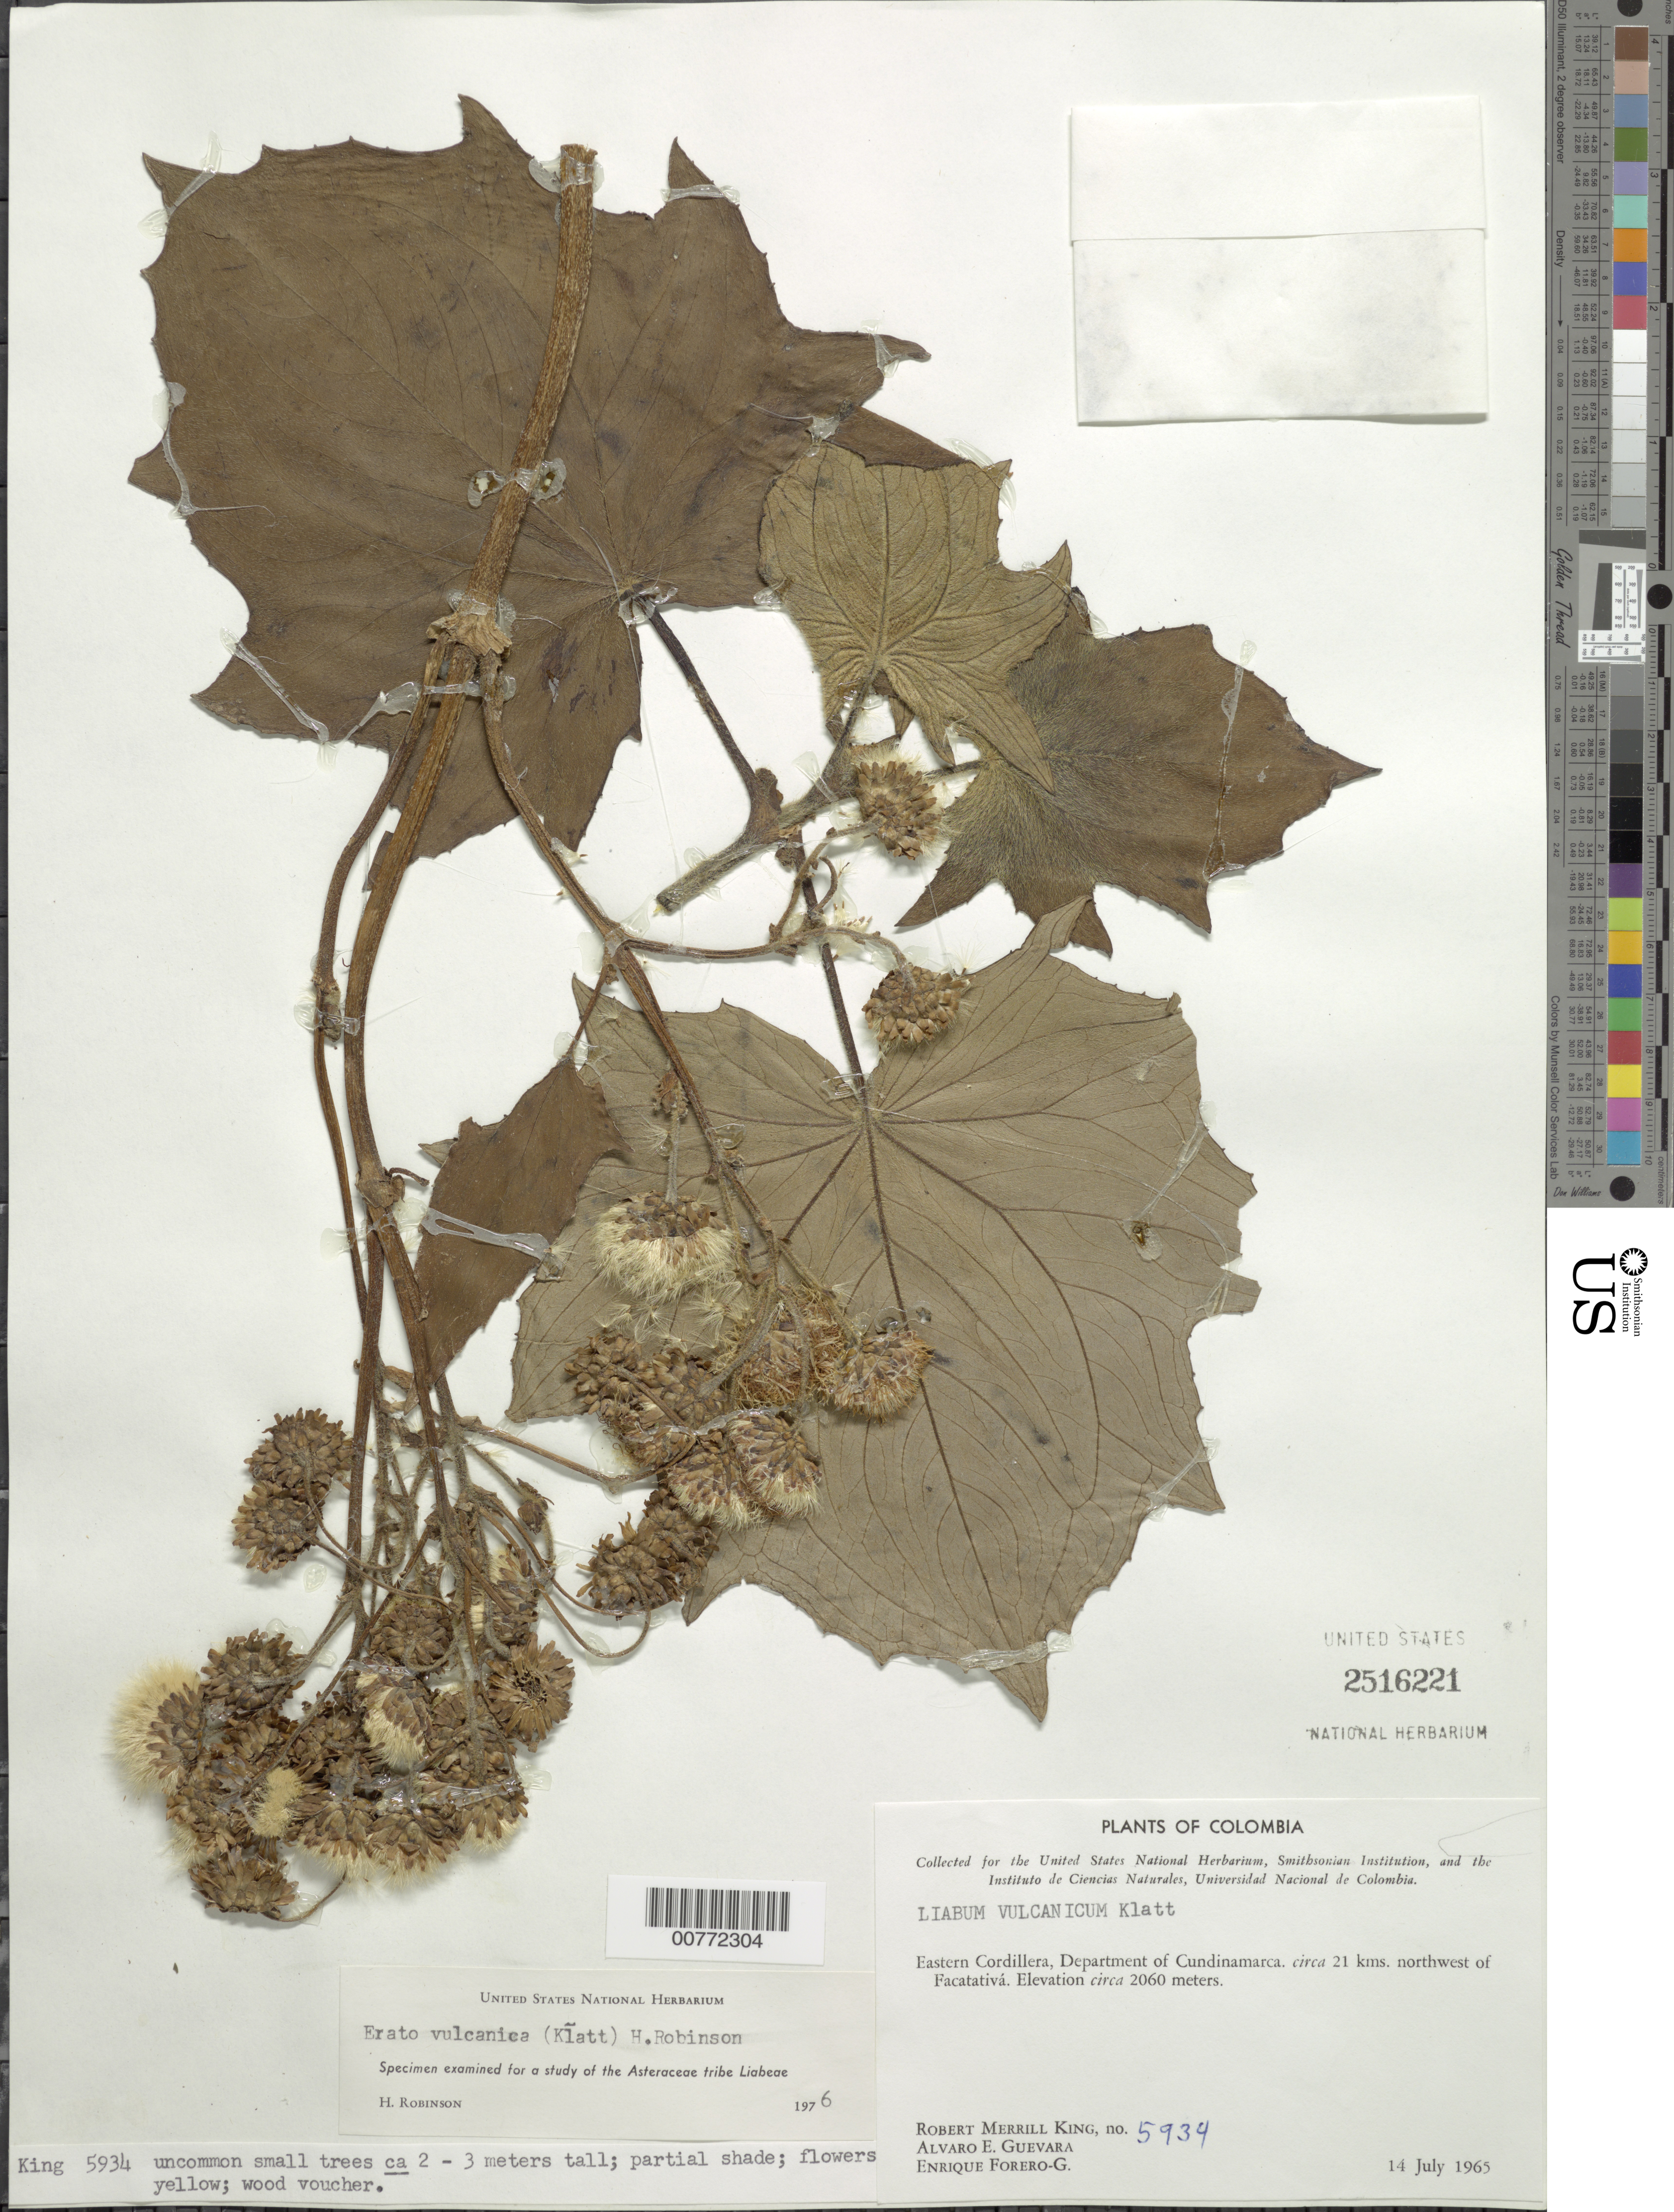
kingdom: Plantae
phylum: Tracheophyta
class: Magnoliopsida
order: Asterales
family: Asteraceae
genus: Erato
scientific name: Erato vulcanica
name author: (Klatt) H. Rob.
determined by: Robinson, Harold E., (US)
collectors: R. M. King, A. E. Guevara & E. Forero G.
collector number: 5934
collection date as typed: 14-Jul-65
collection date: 1965-07-14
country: Colombia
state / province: Cundinamarca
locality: Eastern Cordillera, ca. 21 km NW of Facatativa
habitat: Partial shade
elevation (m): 2060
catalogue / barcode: US 2516221